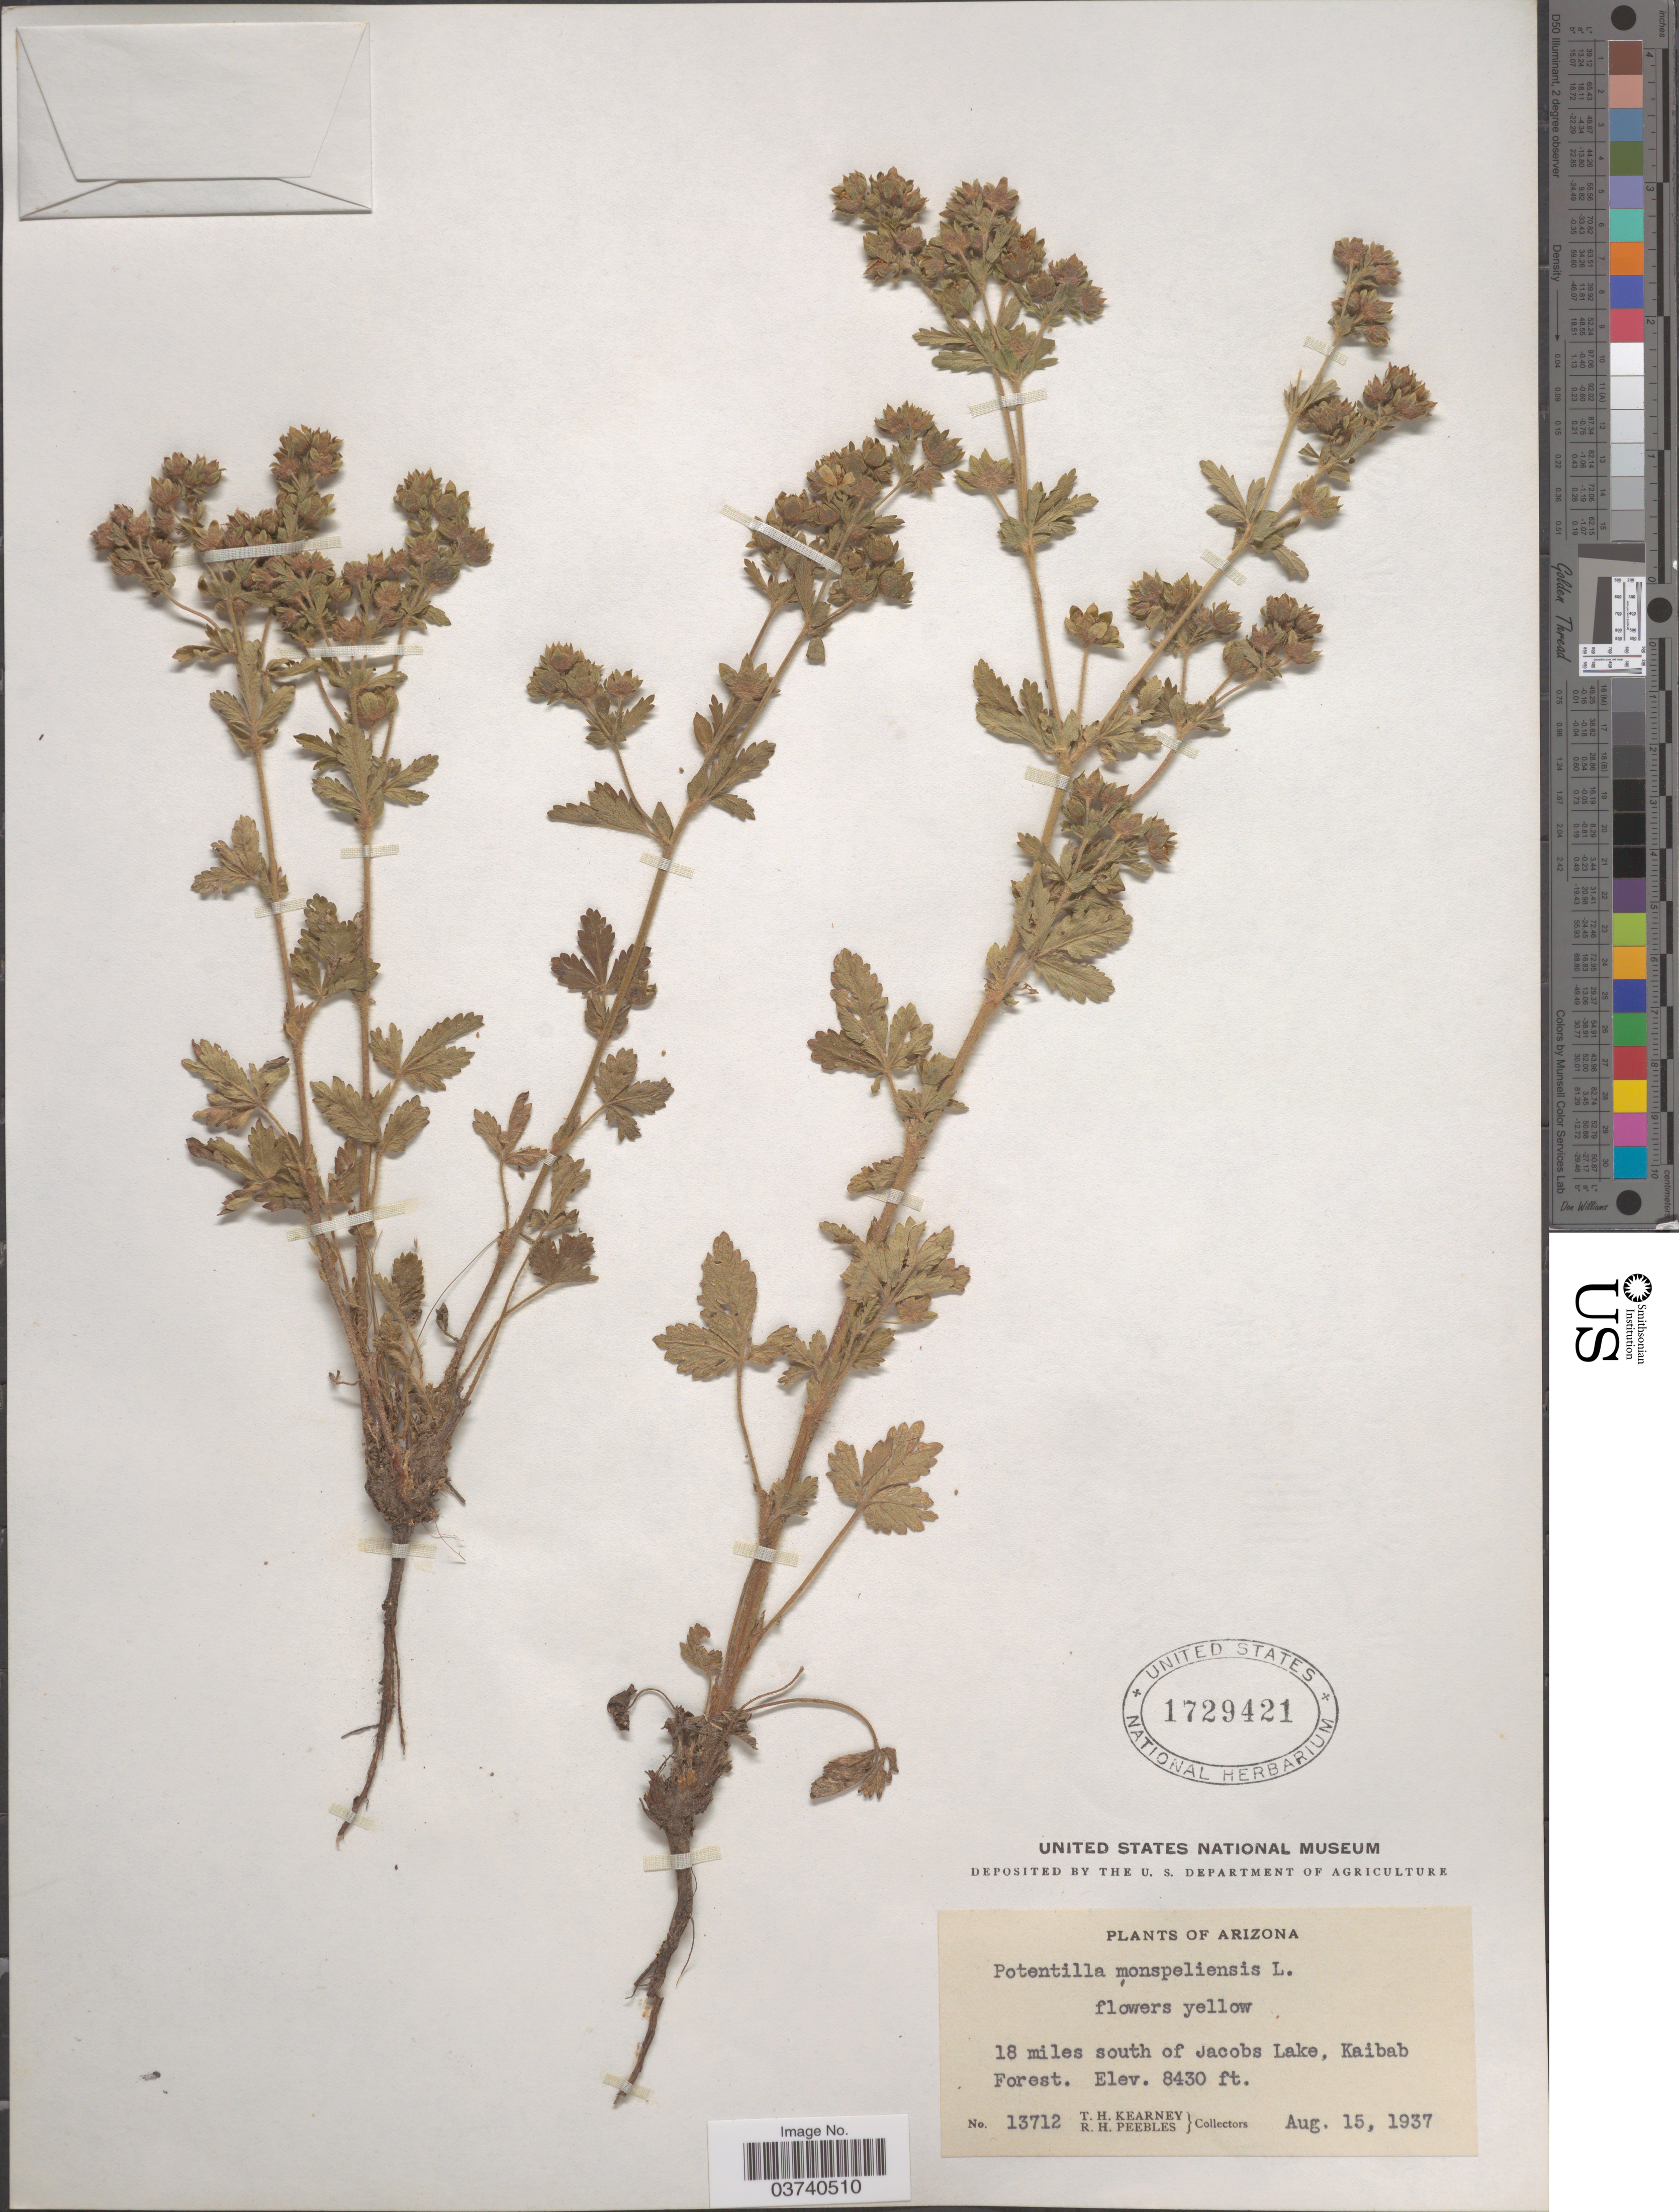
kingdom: Plantae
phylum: Tracheophyta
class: Magnoliopsida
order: Rosales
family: Rosaceae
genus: Potentilla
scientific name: Potentilla norvegica subsp. monspeliensis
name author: (L.) Asch. & Graebn.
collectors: T. H. Kearney & R. H. Peebles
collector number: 13712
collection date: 1937-08-15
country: United States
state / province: Arizona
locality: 18 miles south of Jacobs Lake, Kaibab Forest.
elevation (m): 2569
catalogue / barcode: US 1729421